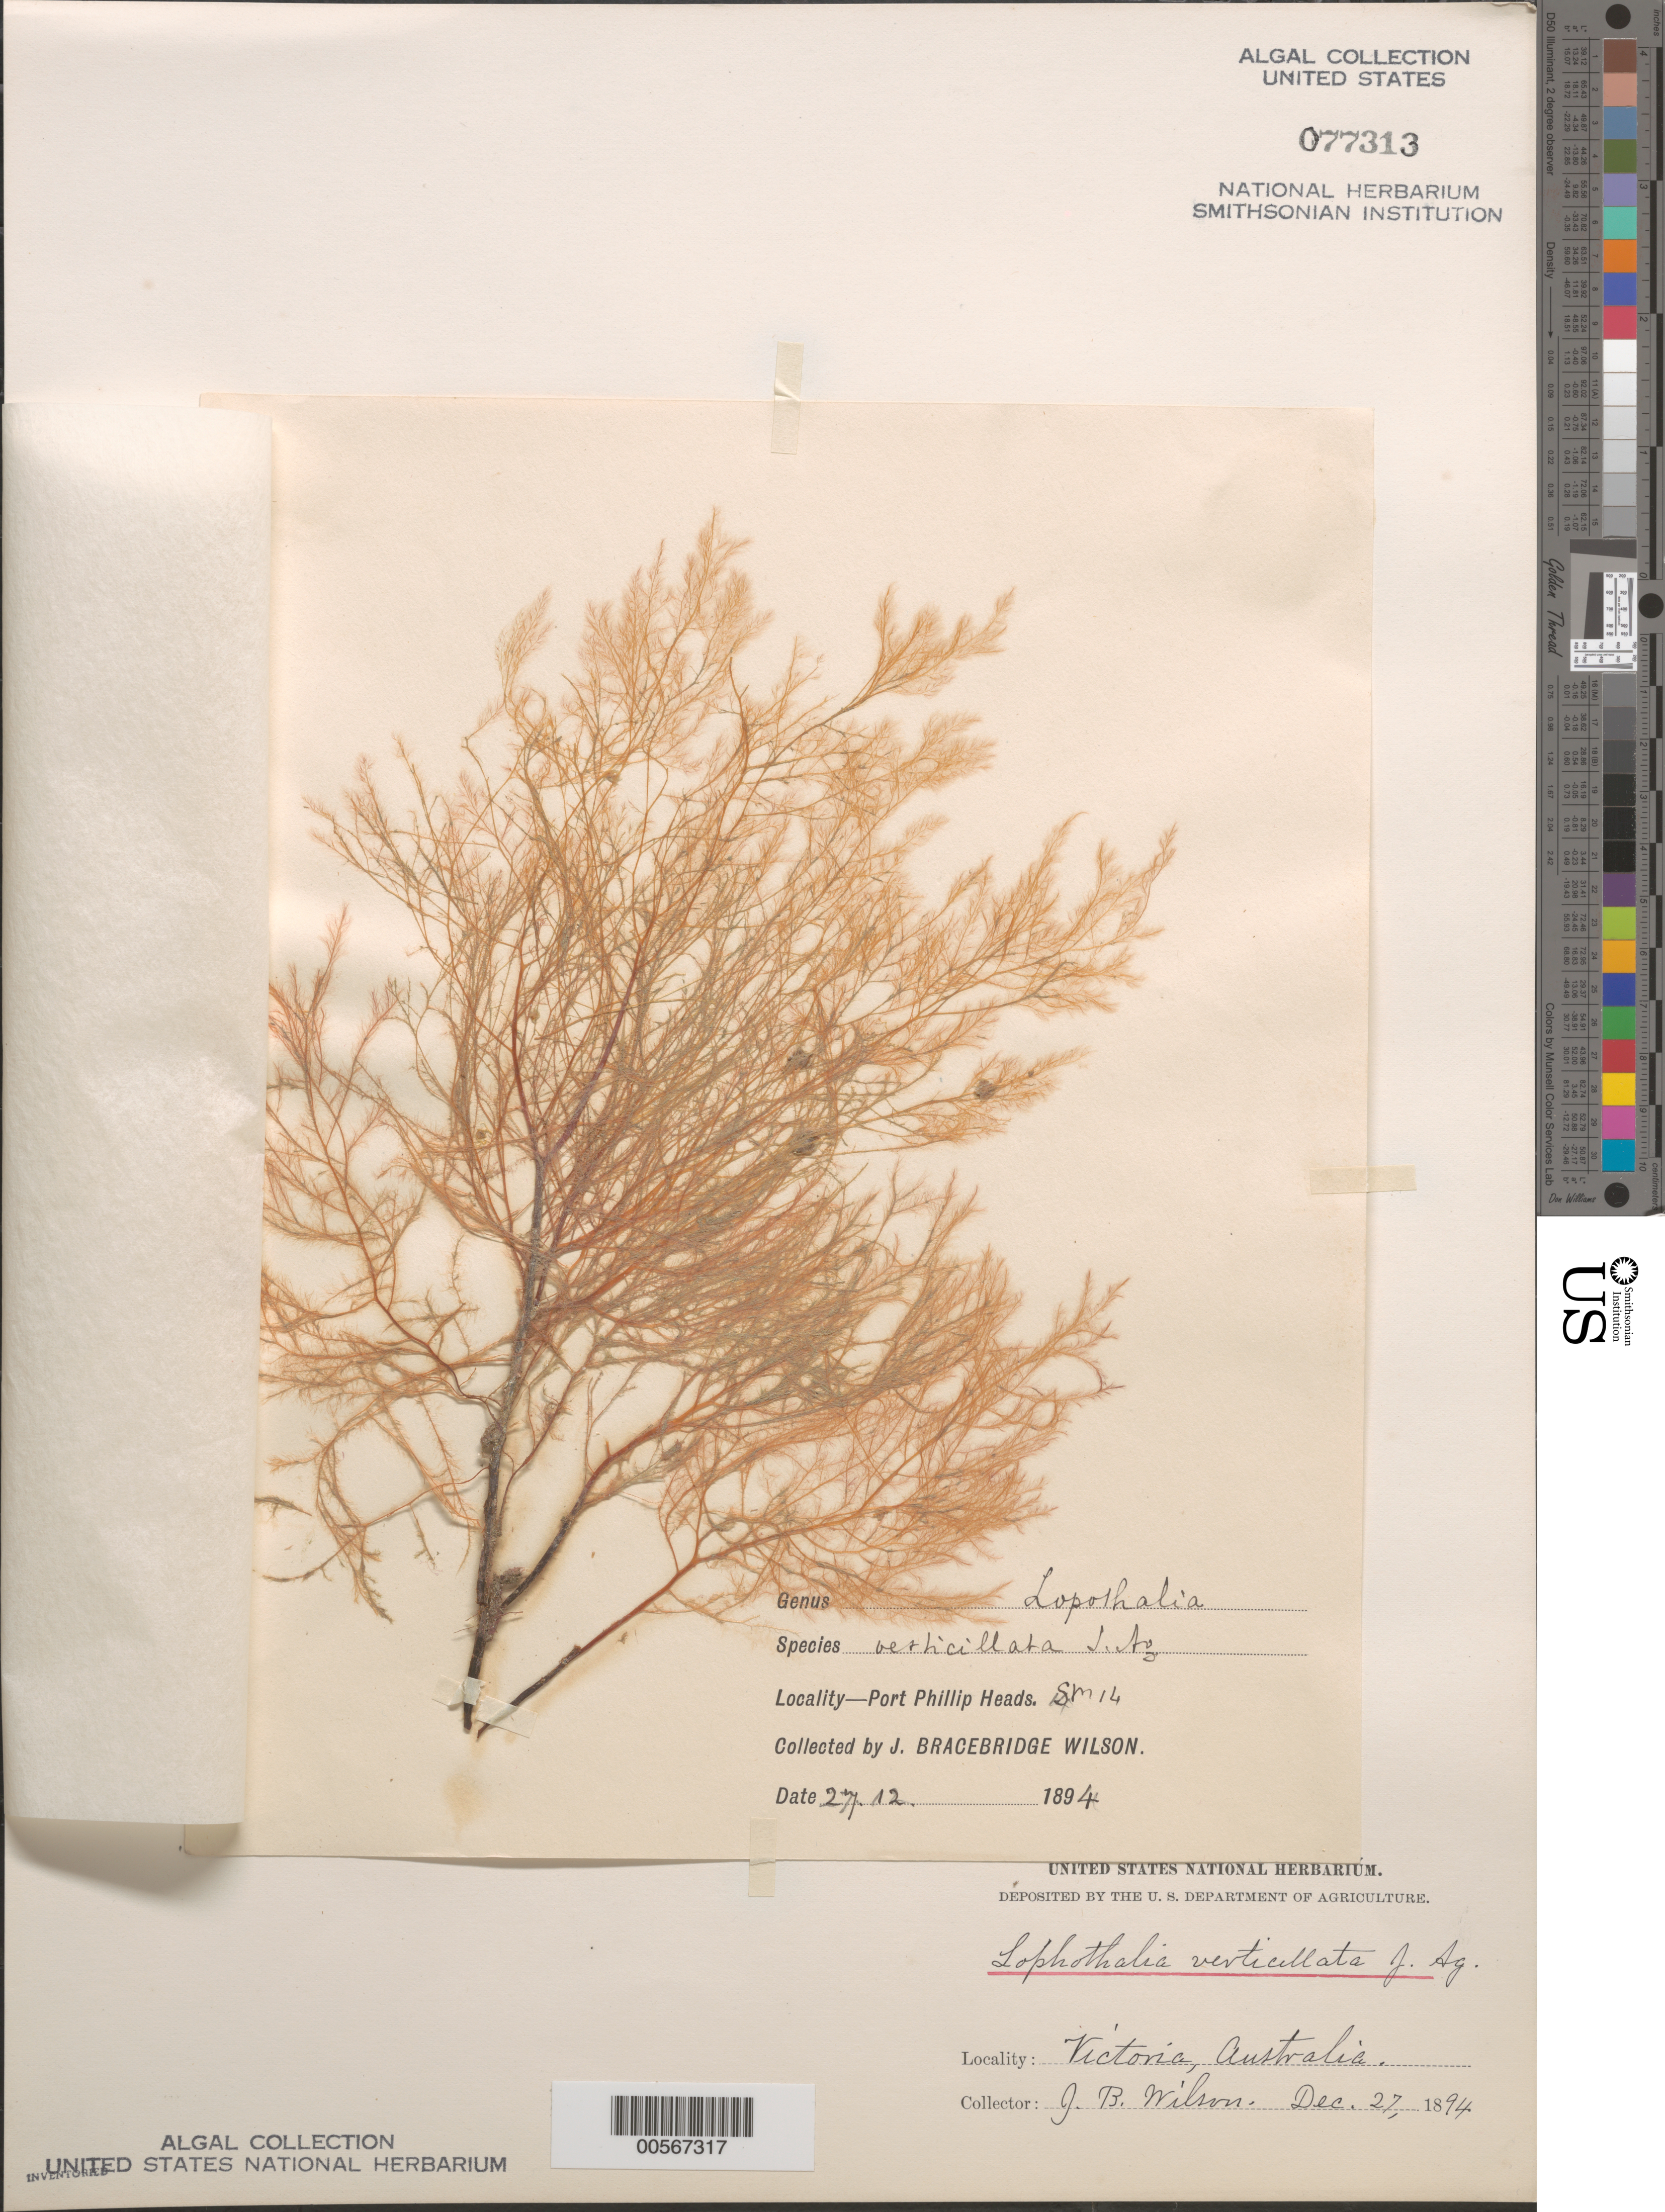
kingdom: Plantae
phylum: Rhodophyta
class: Florideophyceae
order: Ceramiales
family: Rhodomelaceae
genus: Lophothalia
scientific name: Lophothalia verticillata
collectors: J. B. Wilson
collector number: Station 14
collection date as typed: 27 Dec 1894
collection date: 1894-12-27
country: Australia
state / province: Victoria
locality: Port Phillip Heads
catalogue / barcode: US 77313